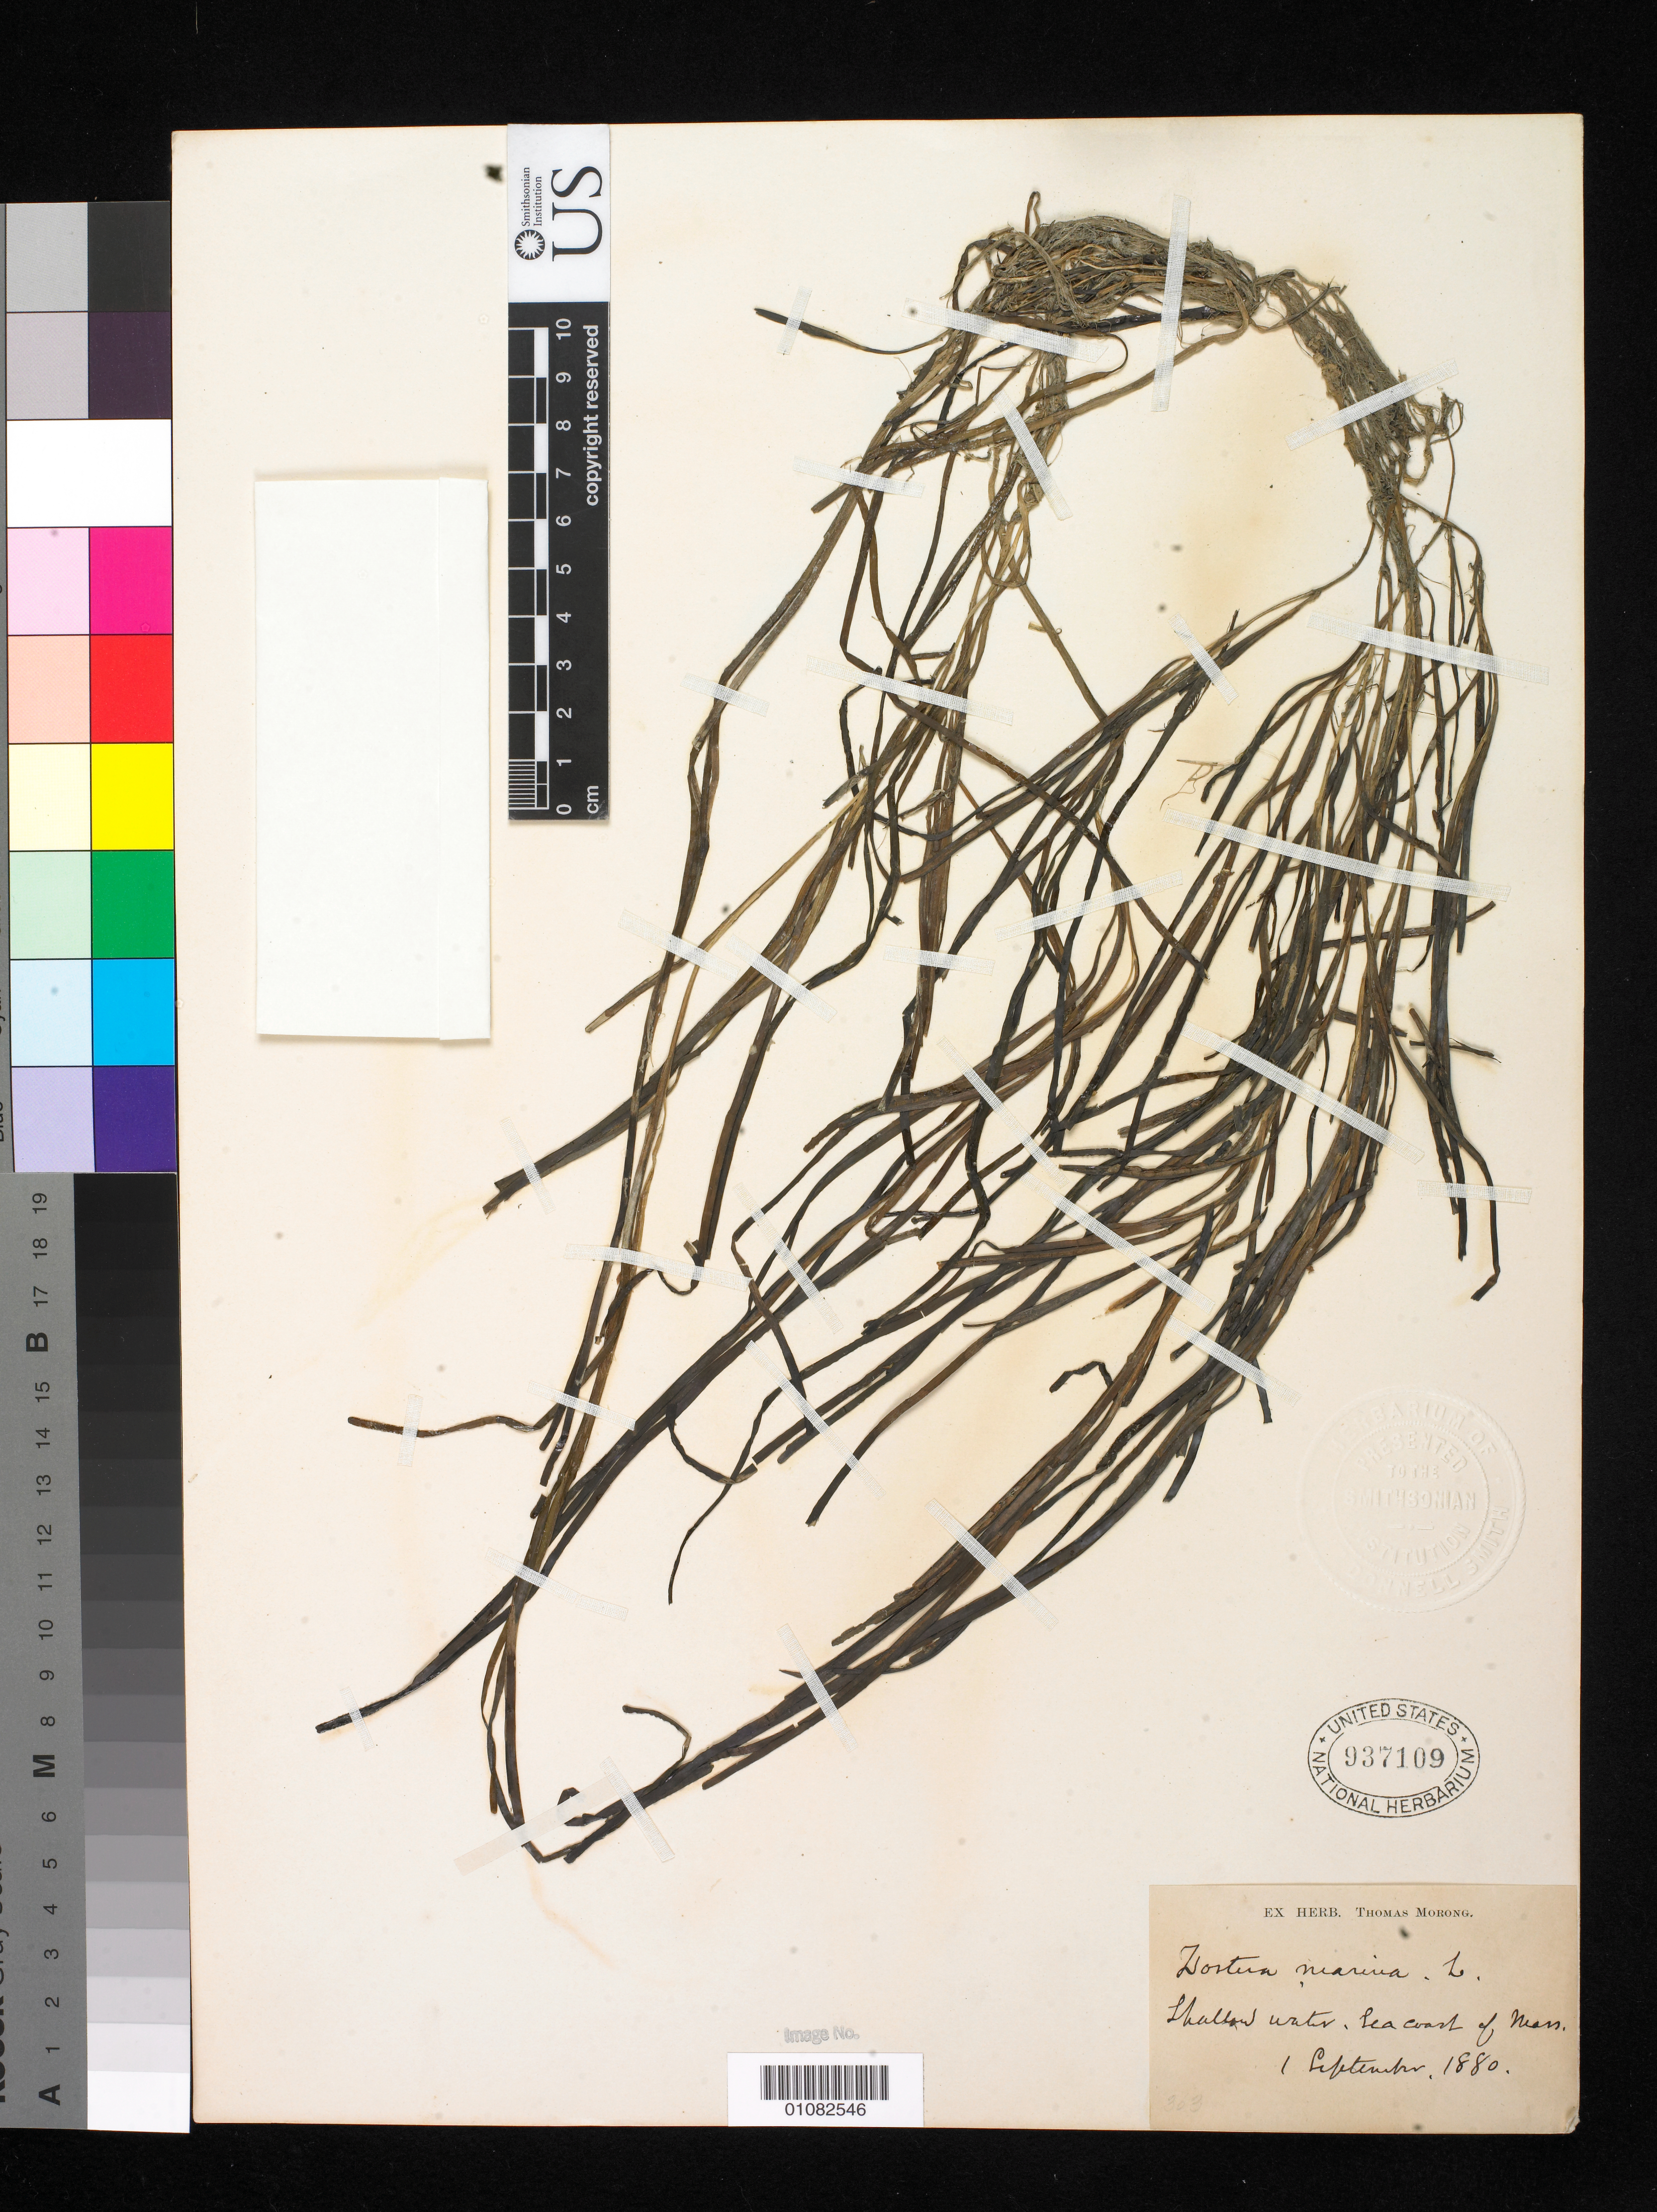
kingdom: Plantae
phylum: Tracheophyta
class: Liliopsida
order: Alismatales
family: Zosteraceae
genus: Zostera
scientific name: Zostera marina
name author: L.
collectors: ex herb. T. Morong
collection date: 1880-09-01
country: United States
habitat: Shallow water, sea coast.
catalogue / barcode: US 937109